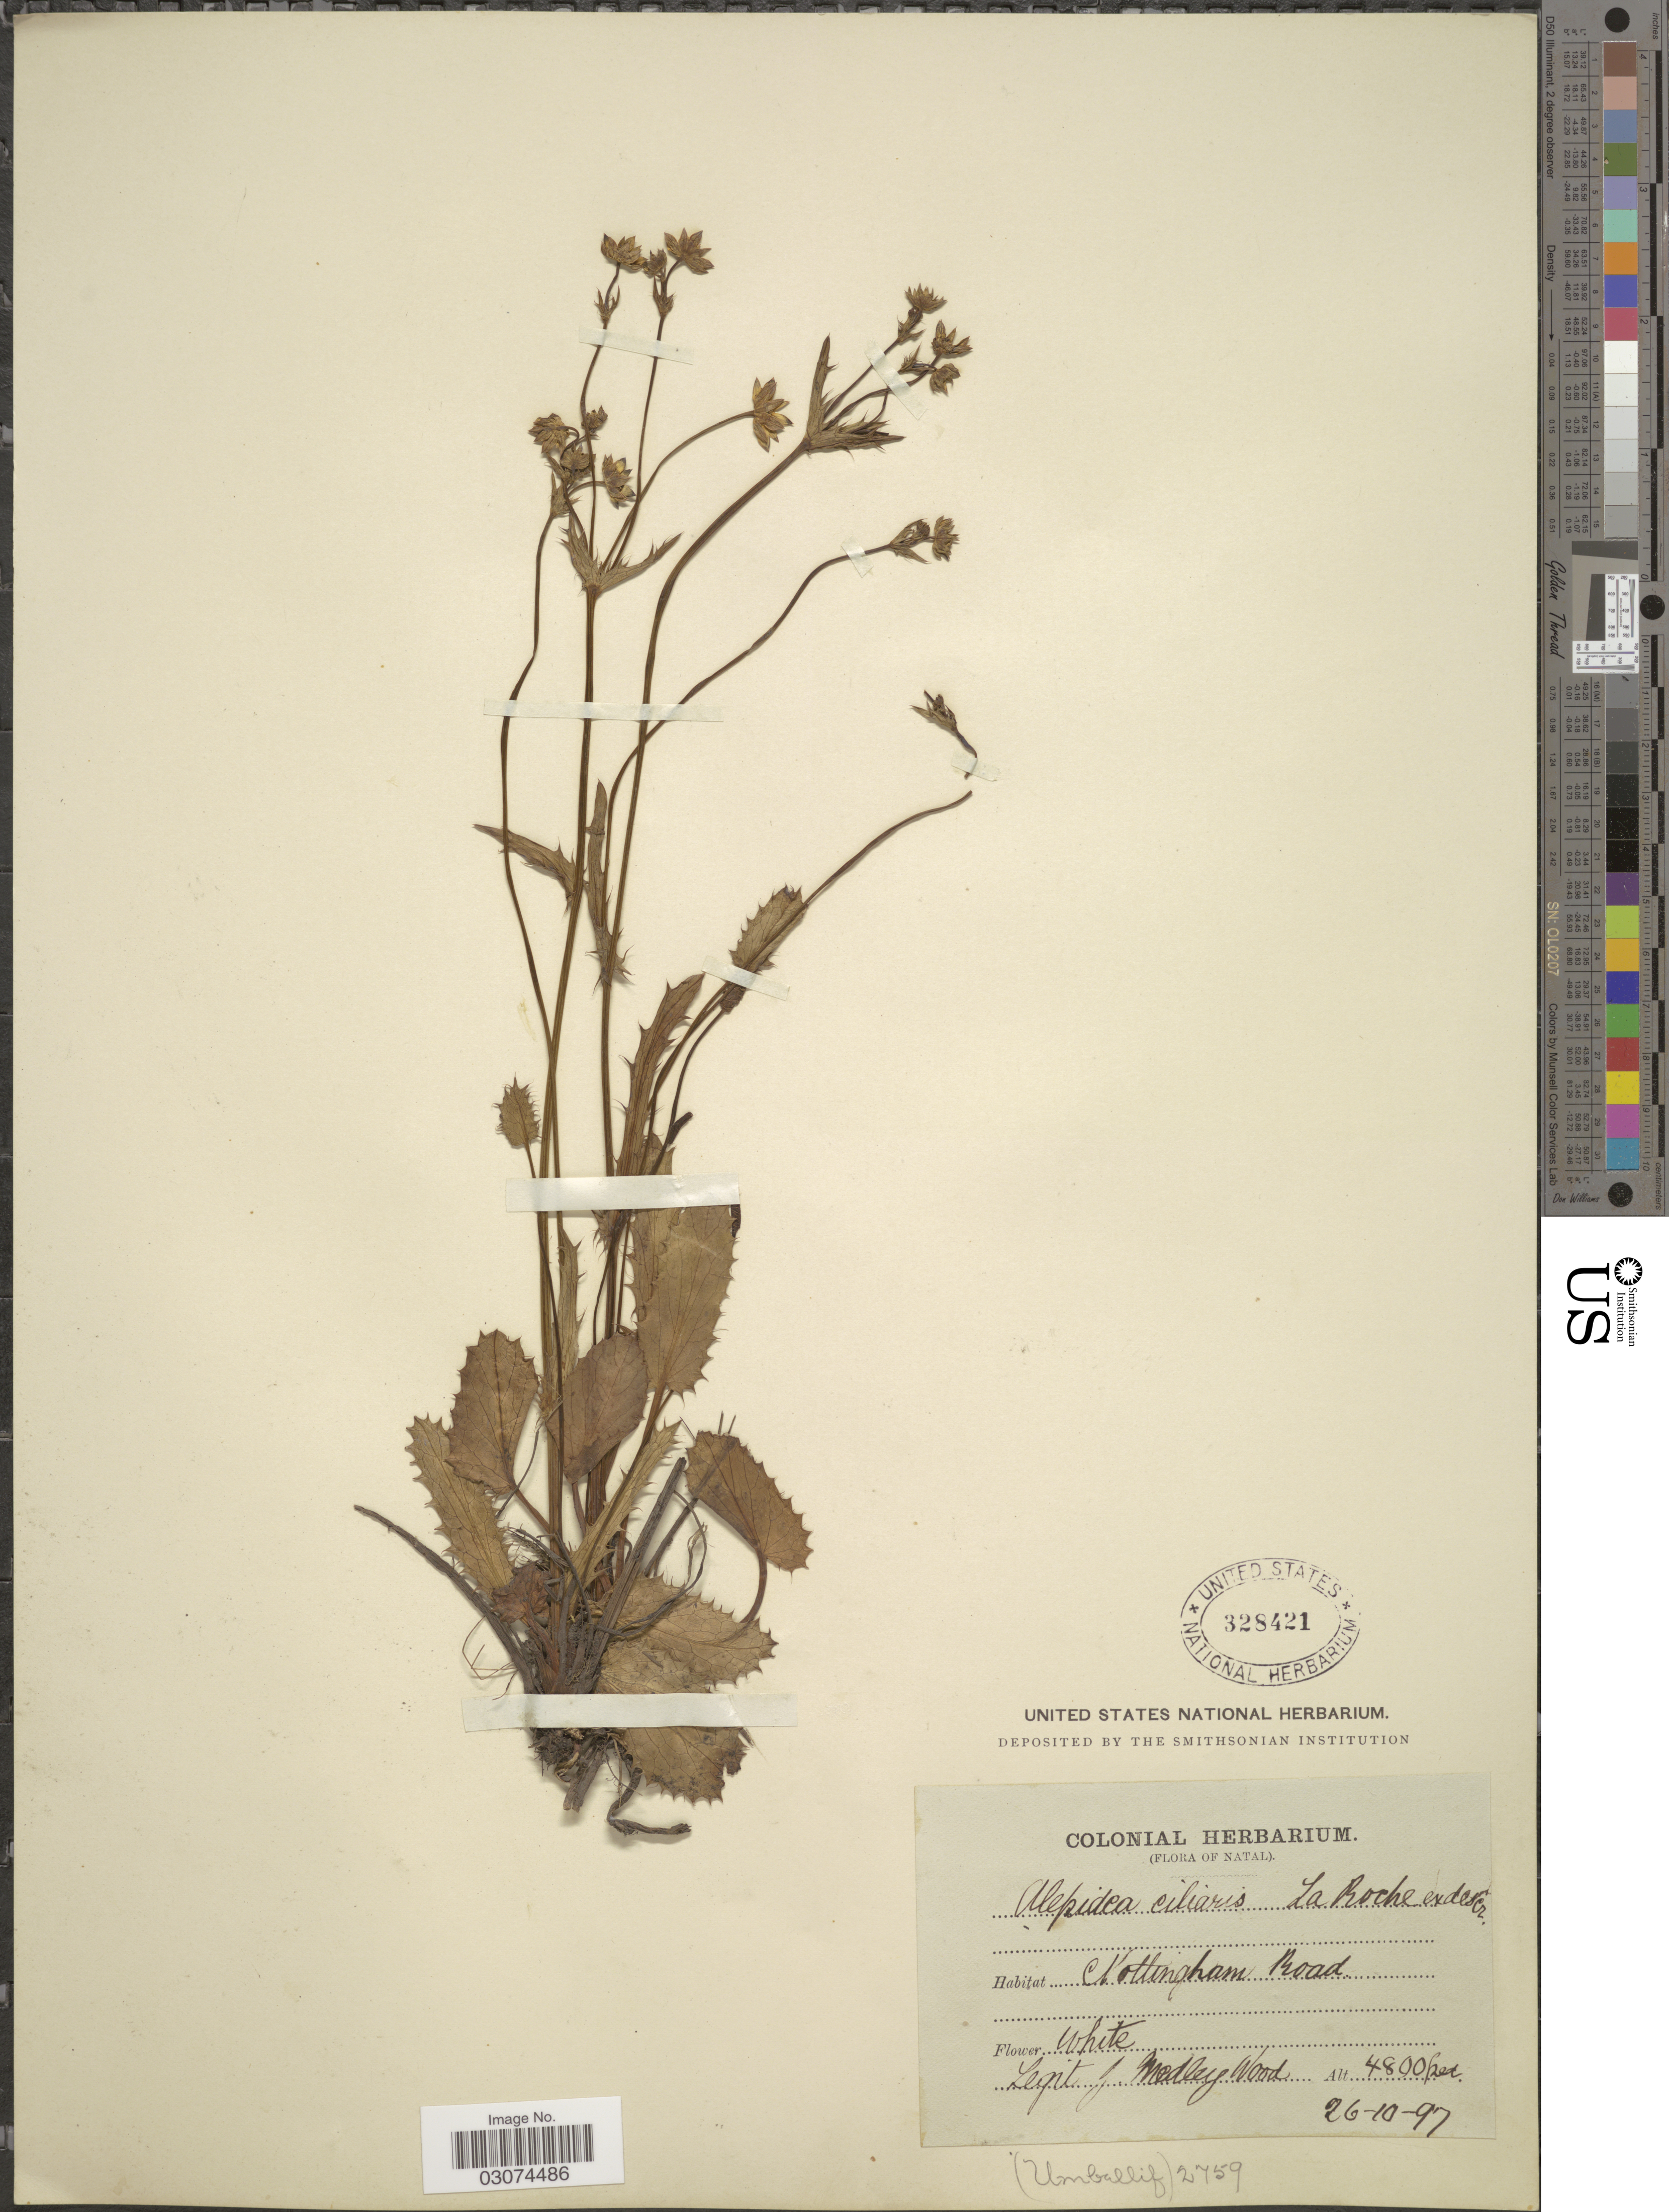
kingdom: Plantae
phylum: Tracheophyta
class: Magnoliopsida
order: Apiales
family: Apiaceae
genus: Alepidea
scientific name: Alepidea ciliaris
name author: (L. f.) F. Delaroche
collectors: J. Medley Wood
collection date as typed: Transcribed d/m/y: 26/10/97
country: South Africa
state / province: KwaZulu-Natal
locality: Natal. Nottingham Road.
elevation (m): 1463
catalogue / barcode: US 328421